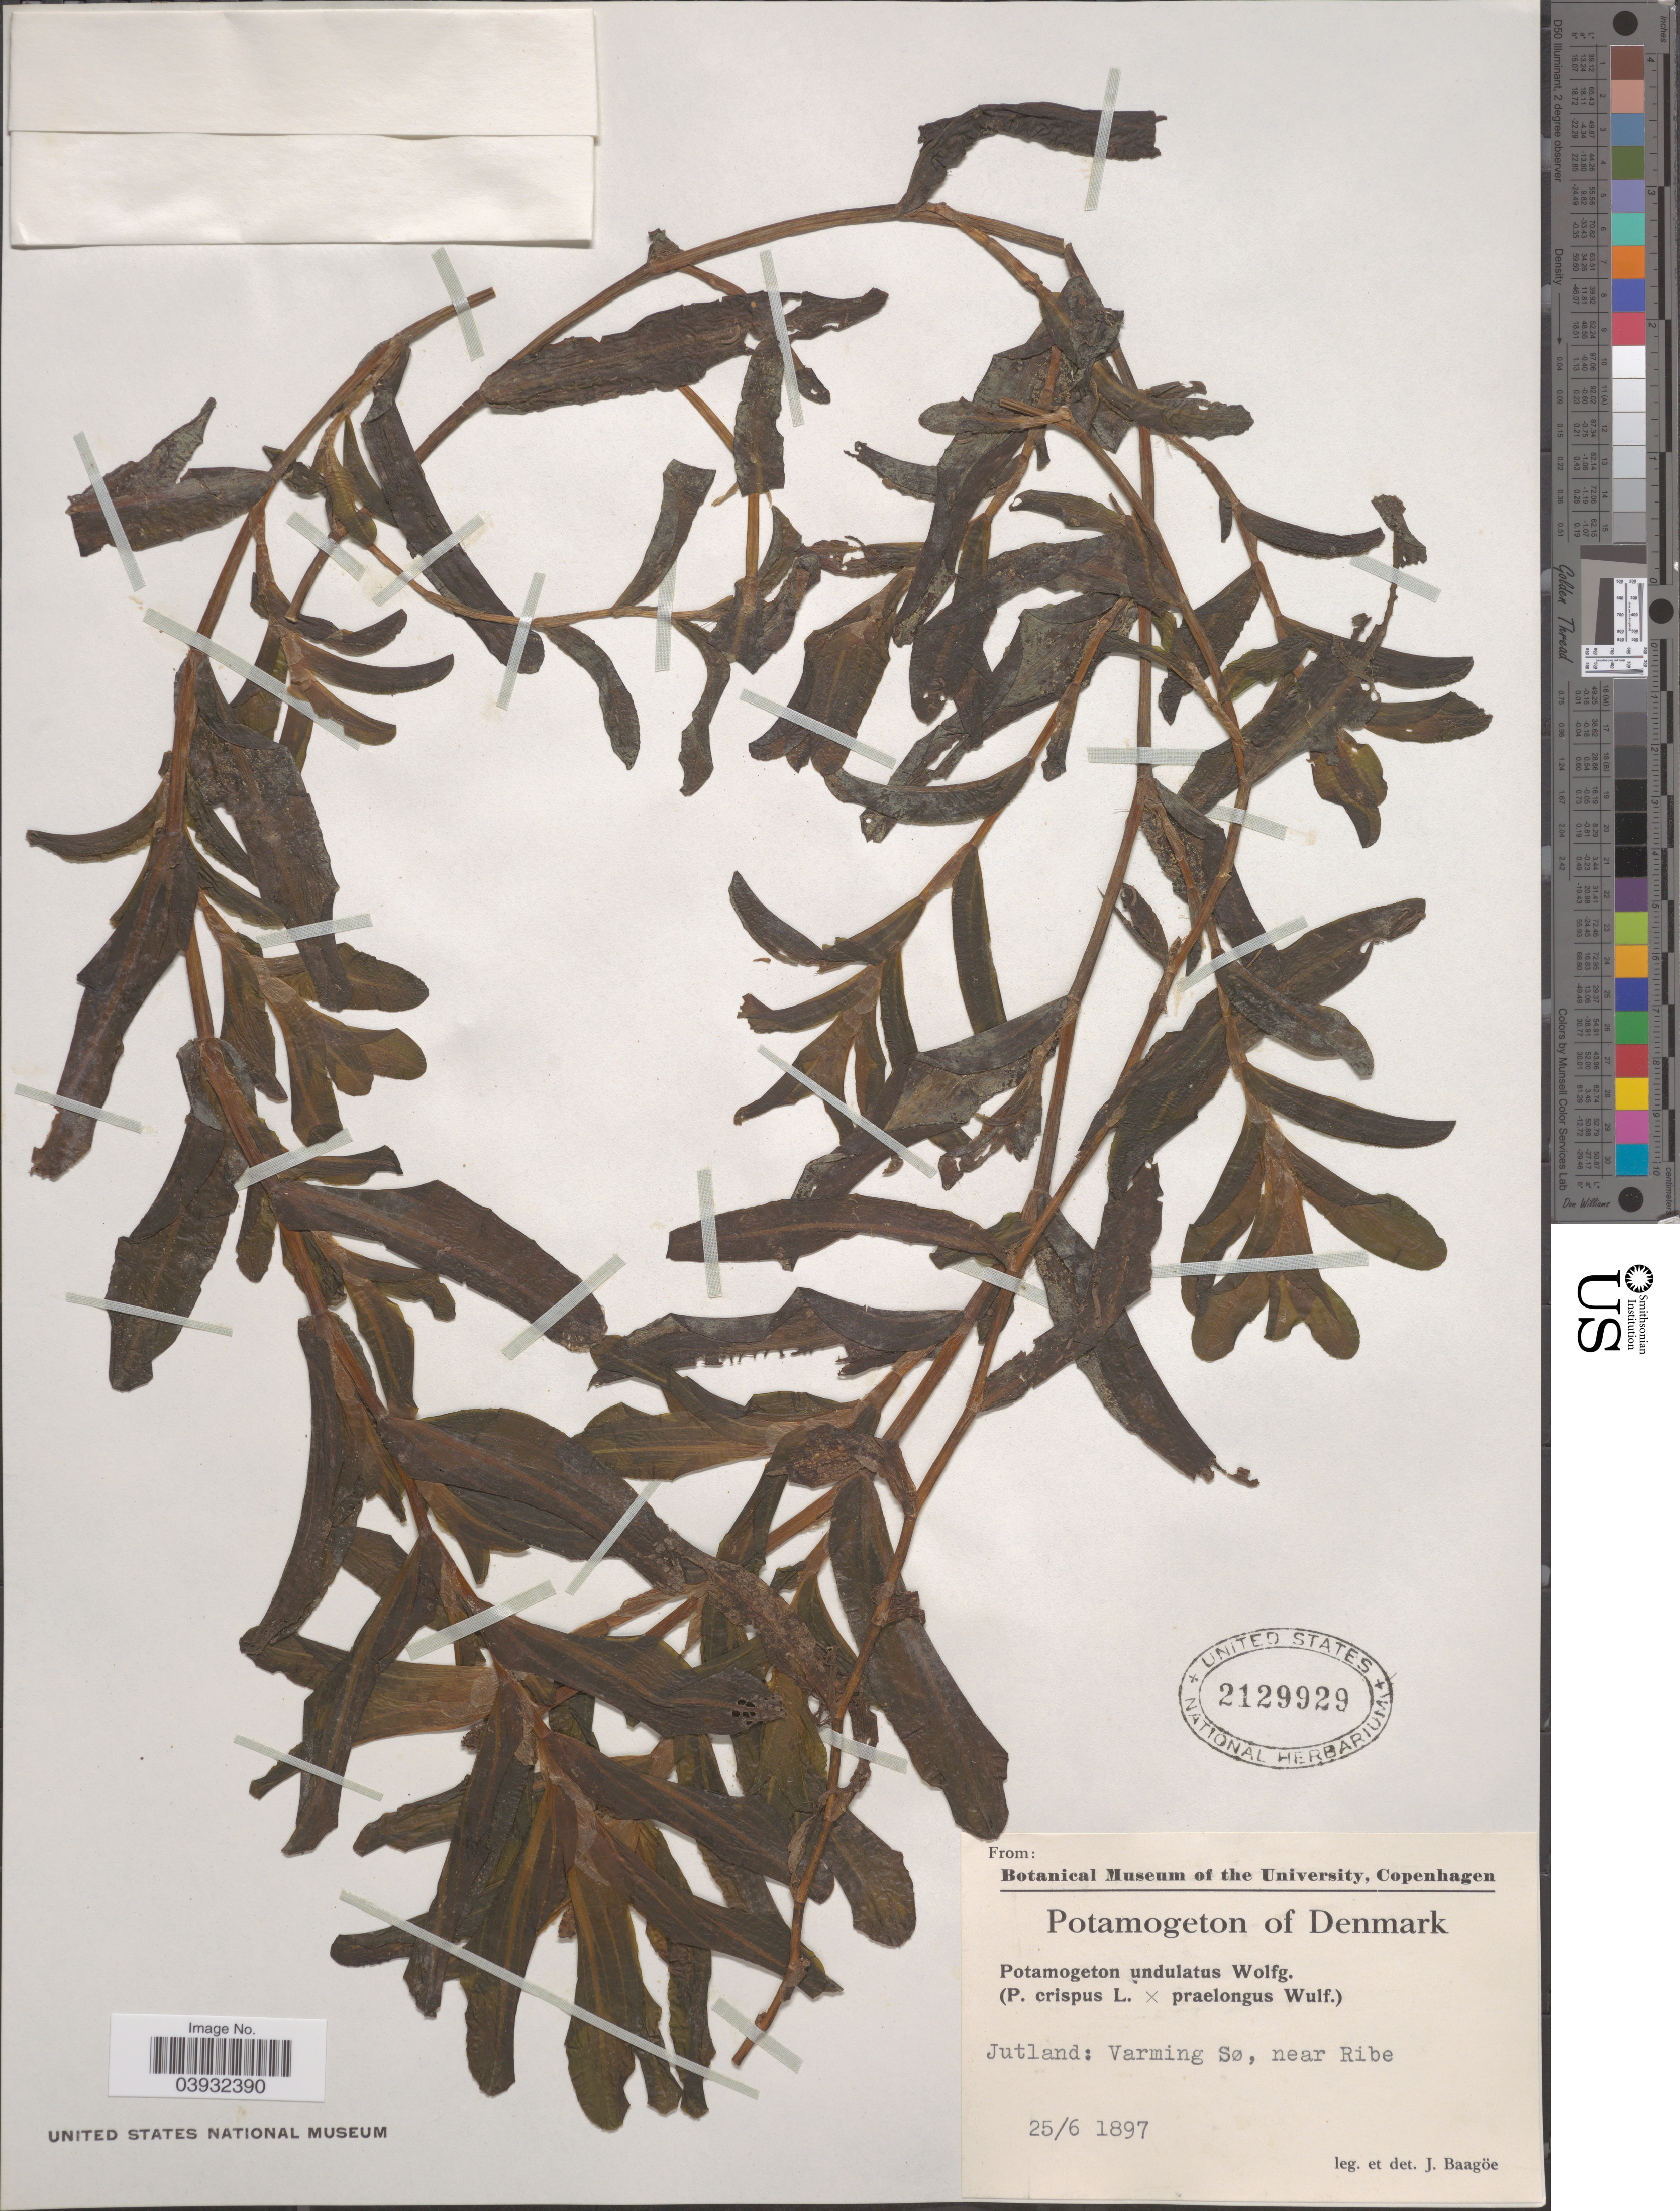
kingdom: Plantae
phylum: Tracheophyta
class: Liliopsida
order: Alismatales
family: Potamogetonaceae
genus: Potamogeton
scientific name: Potamogeton undulatus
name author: Wolfg.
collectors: J. Baagoe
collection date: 1897-06-25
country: Denmark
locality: Jutland: Varming Sø, near Ribe.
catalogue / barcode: US 2129929